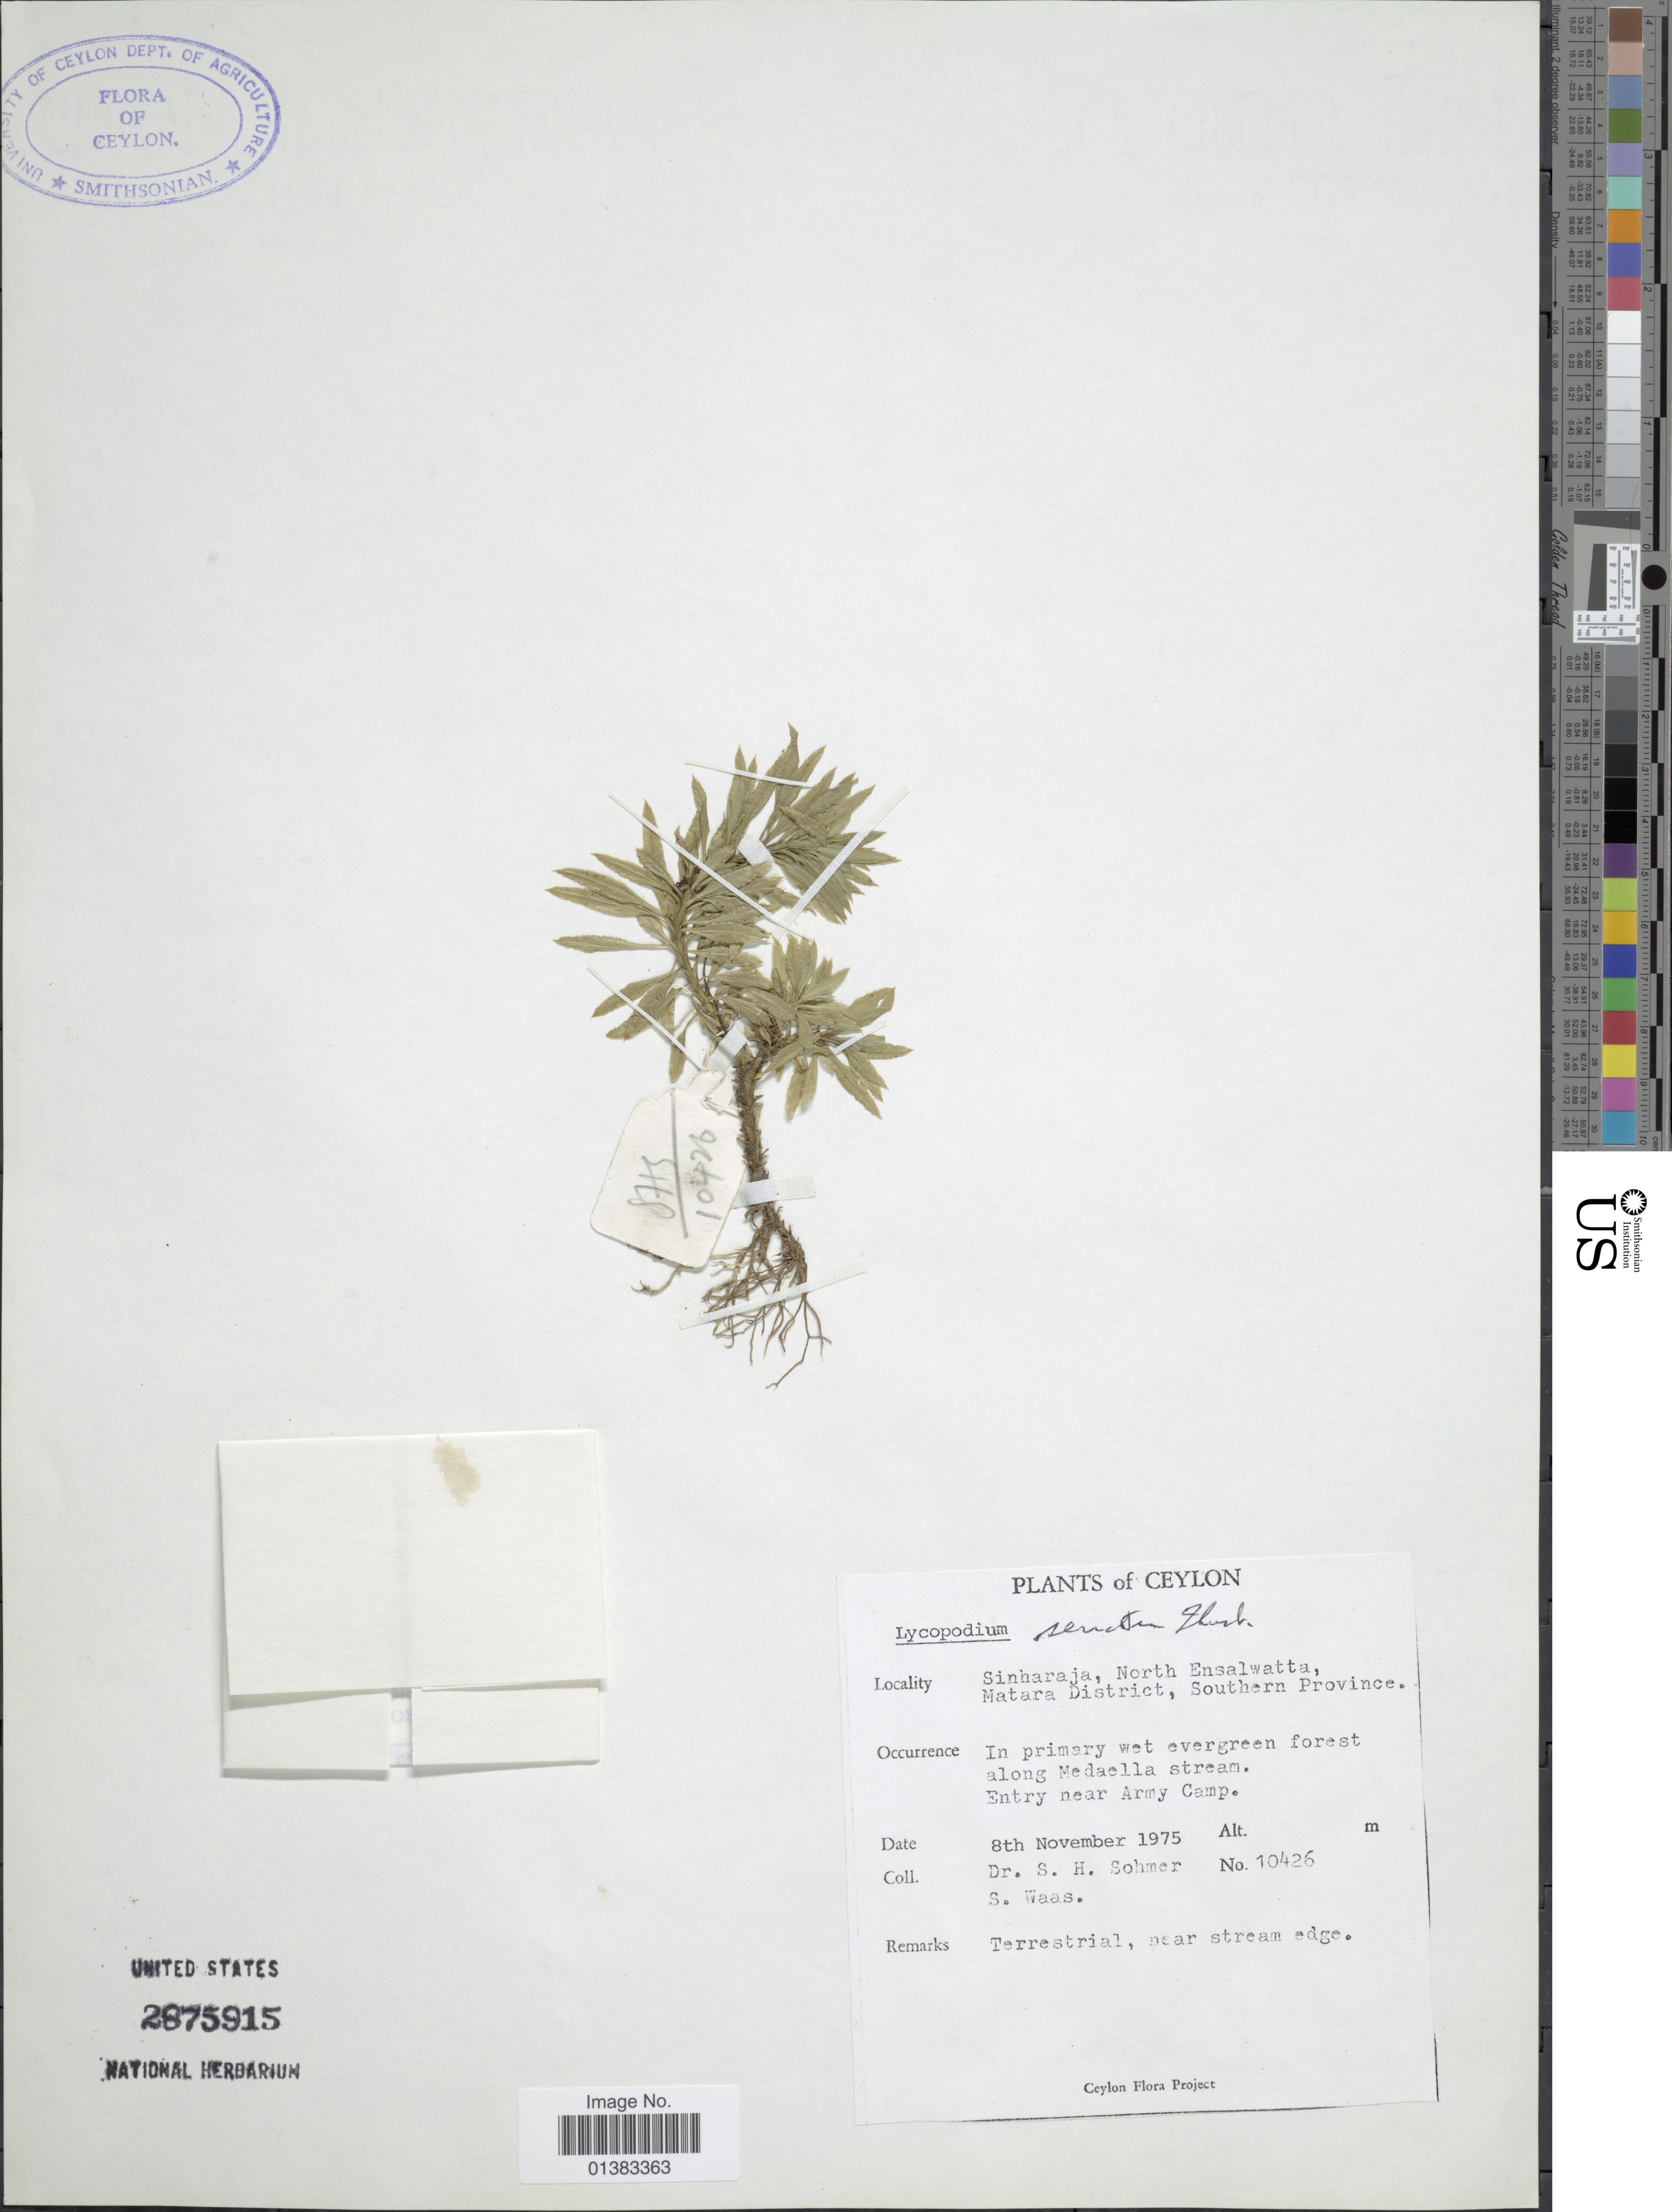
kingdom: Plantae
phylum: Tracheophyta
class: Lycopodiopsida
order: Lycopodiales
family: Lycopodiaceae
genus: Huperzia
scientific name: Huperzia serrata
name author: (Thunb.) Trevis.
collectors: S. H. Sohmer & S. Waas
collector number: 10426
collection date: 1975-11-08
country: Sri Lanka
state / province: Southern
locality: Sinharaja, North Ensalwatta, Matara District, Southern Province, In primary wet evergreen forest along Medaella stream. Entry near Army Camp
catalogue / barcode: US 2875915